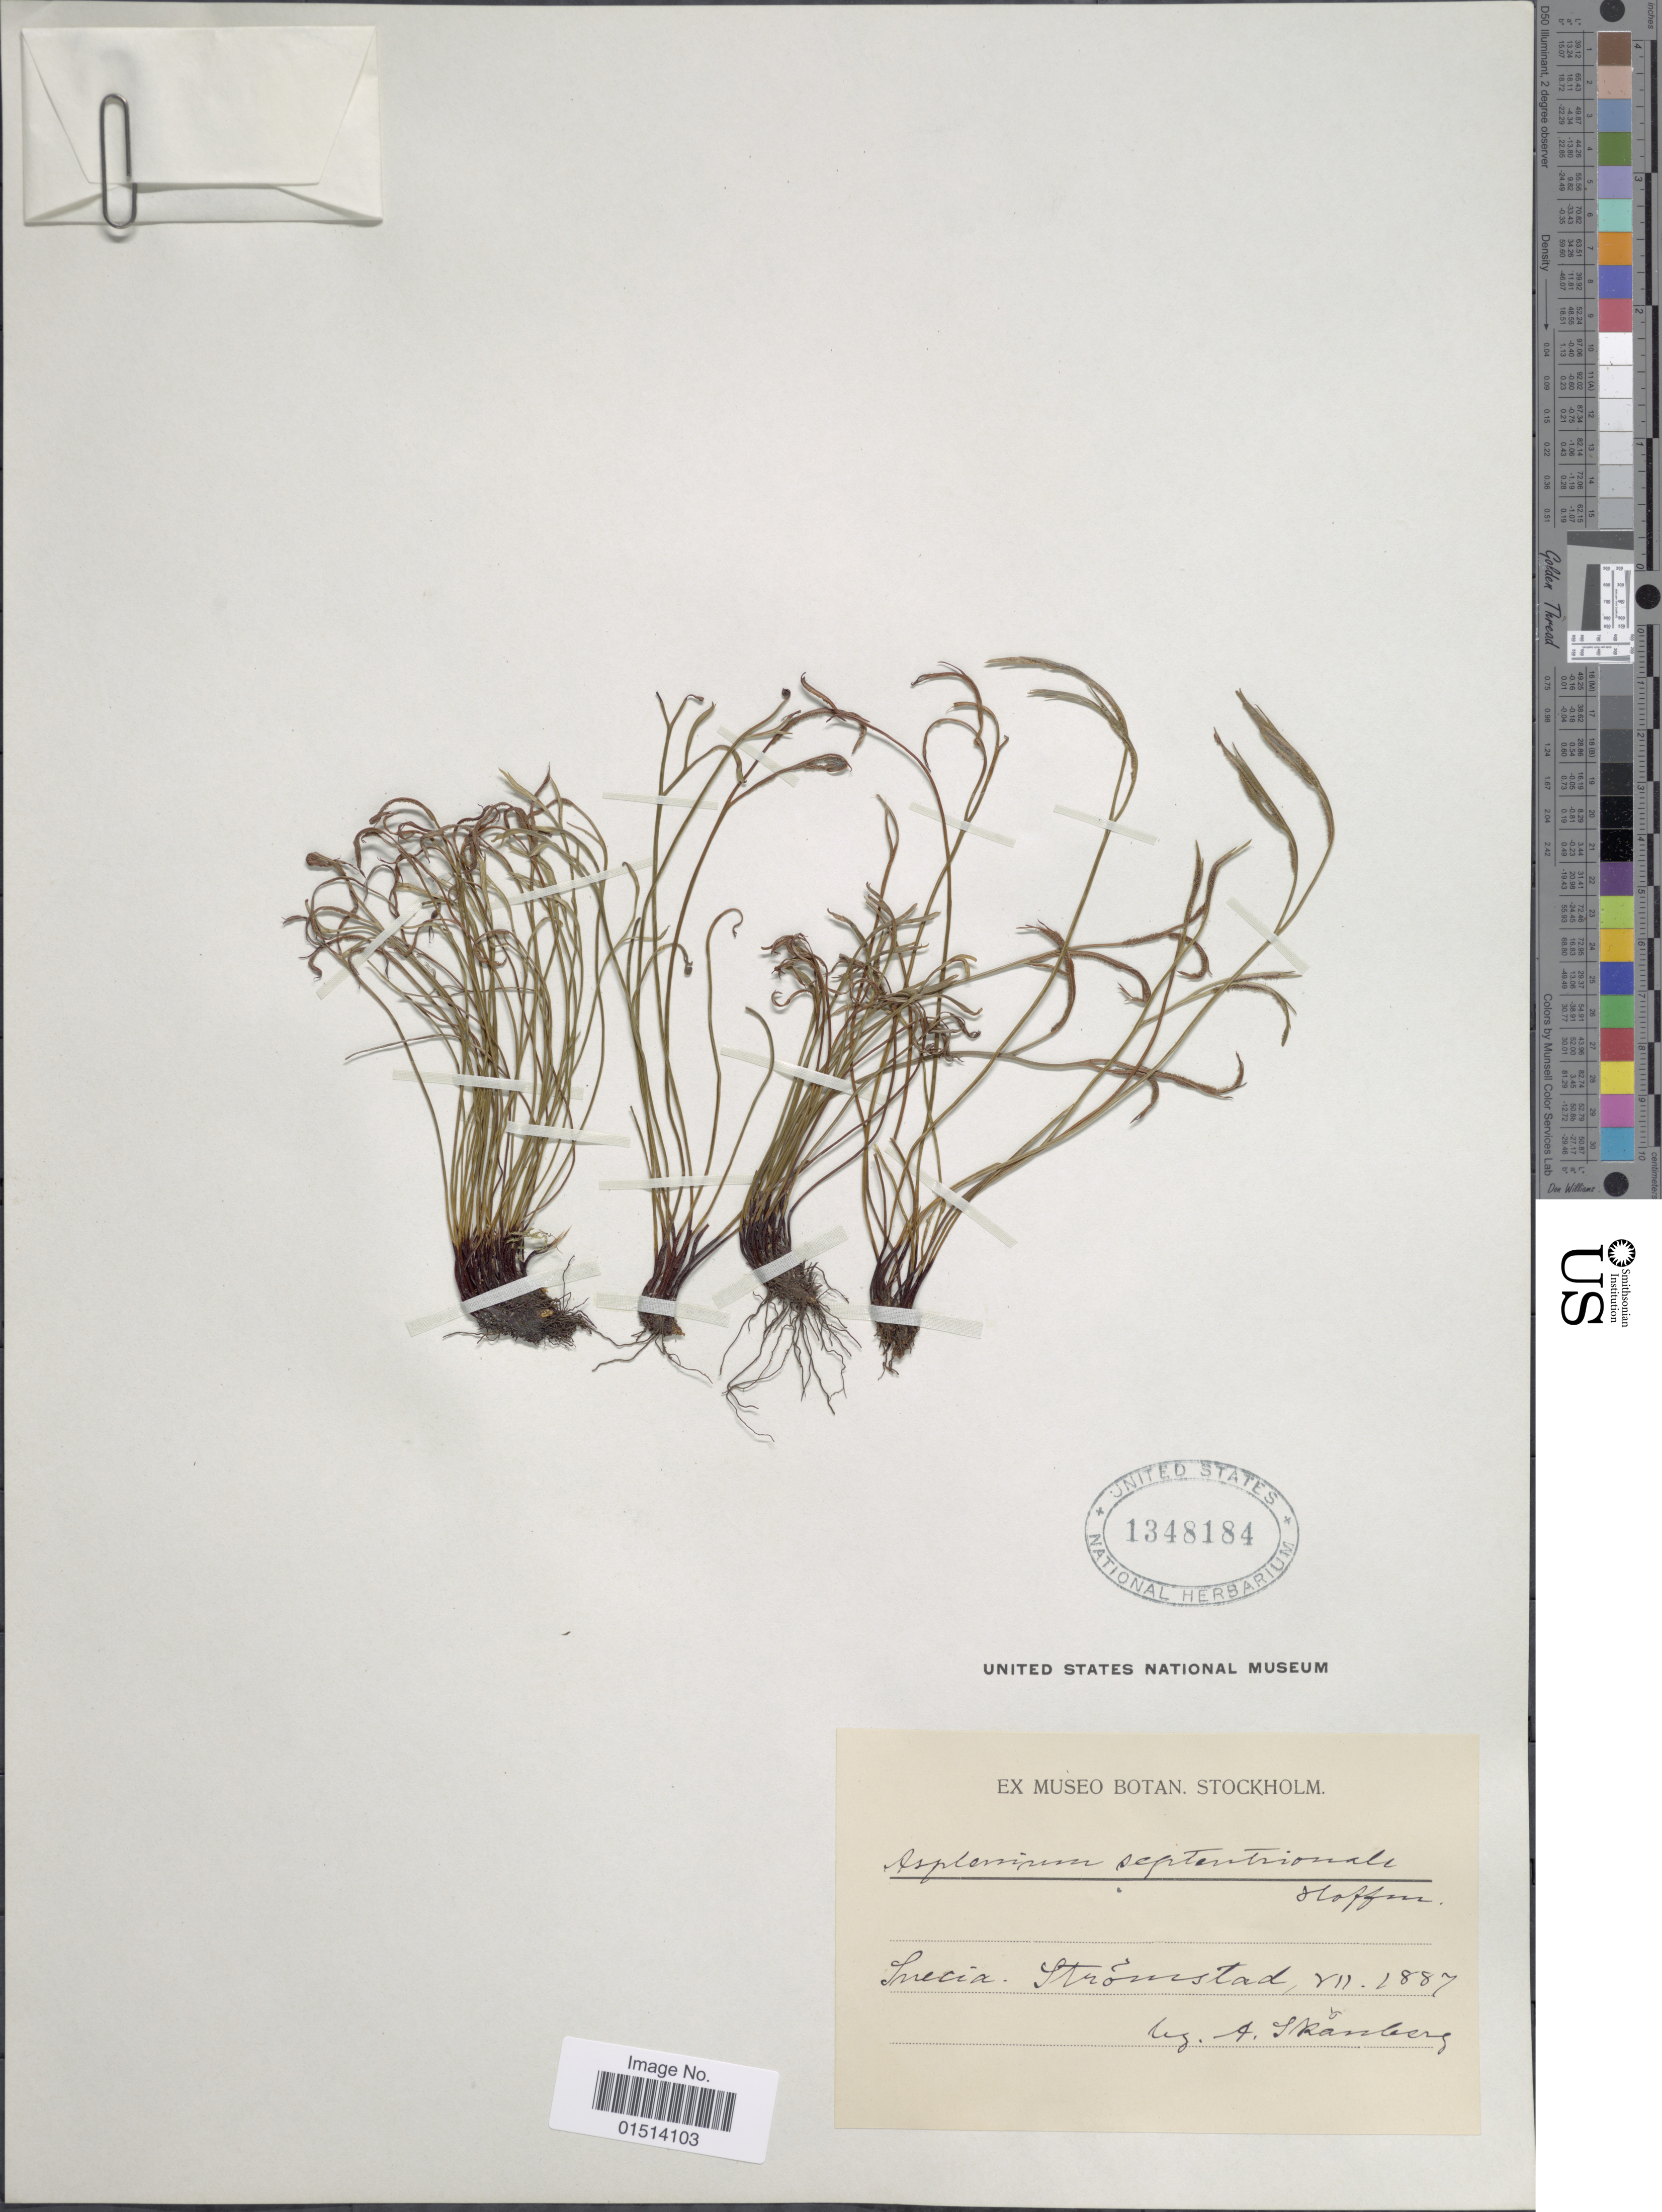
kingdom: Plantae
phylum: Tracheophyta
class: Polypodiopsida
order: Polypodiales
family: Aspleniaceae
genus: Asplenium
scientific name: Asplenium septentrionale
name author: (L.) Hoffm.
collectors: A. Stranberg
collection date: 1887-07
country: Sweden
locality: Suecia, Stromstad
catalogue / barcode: US 1348184